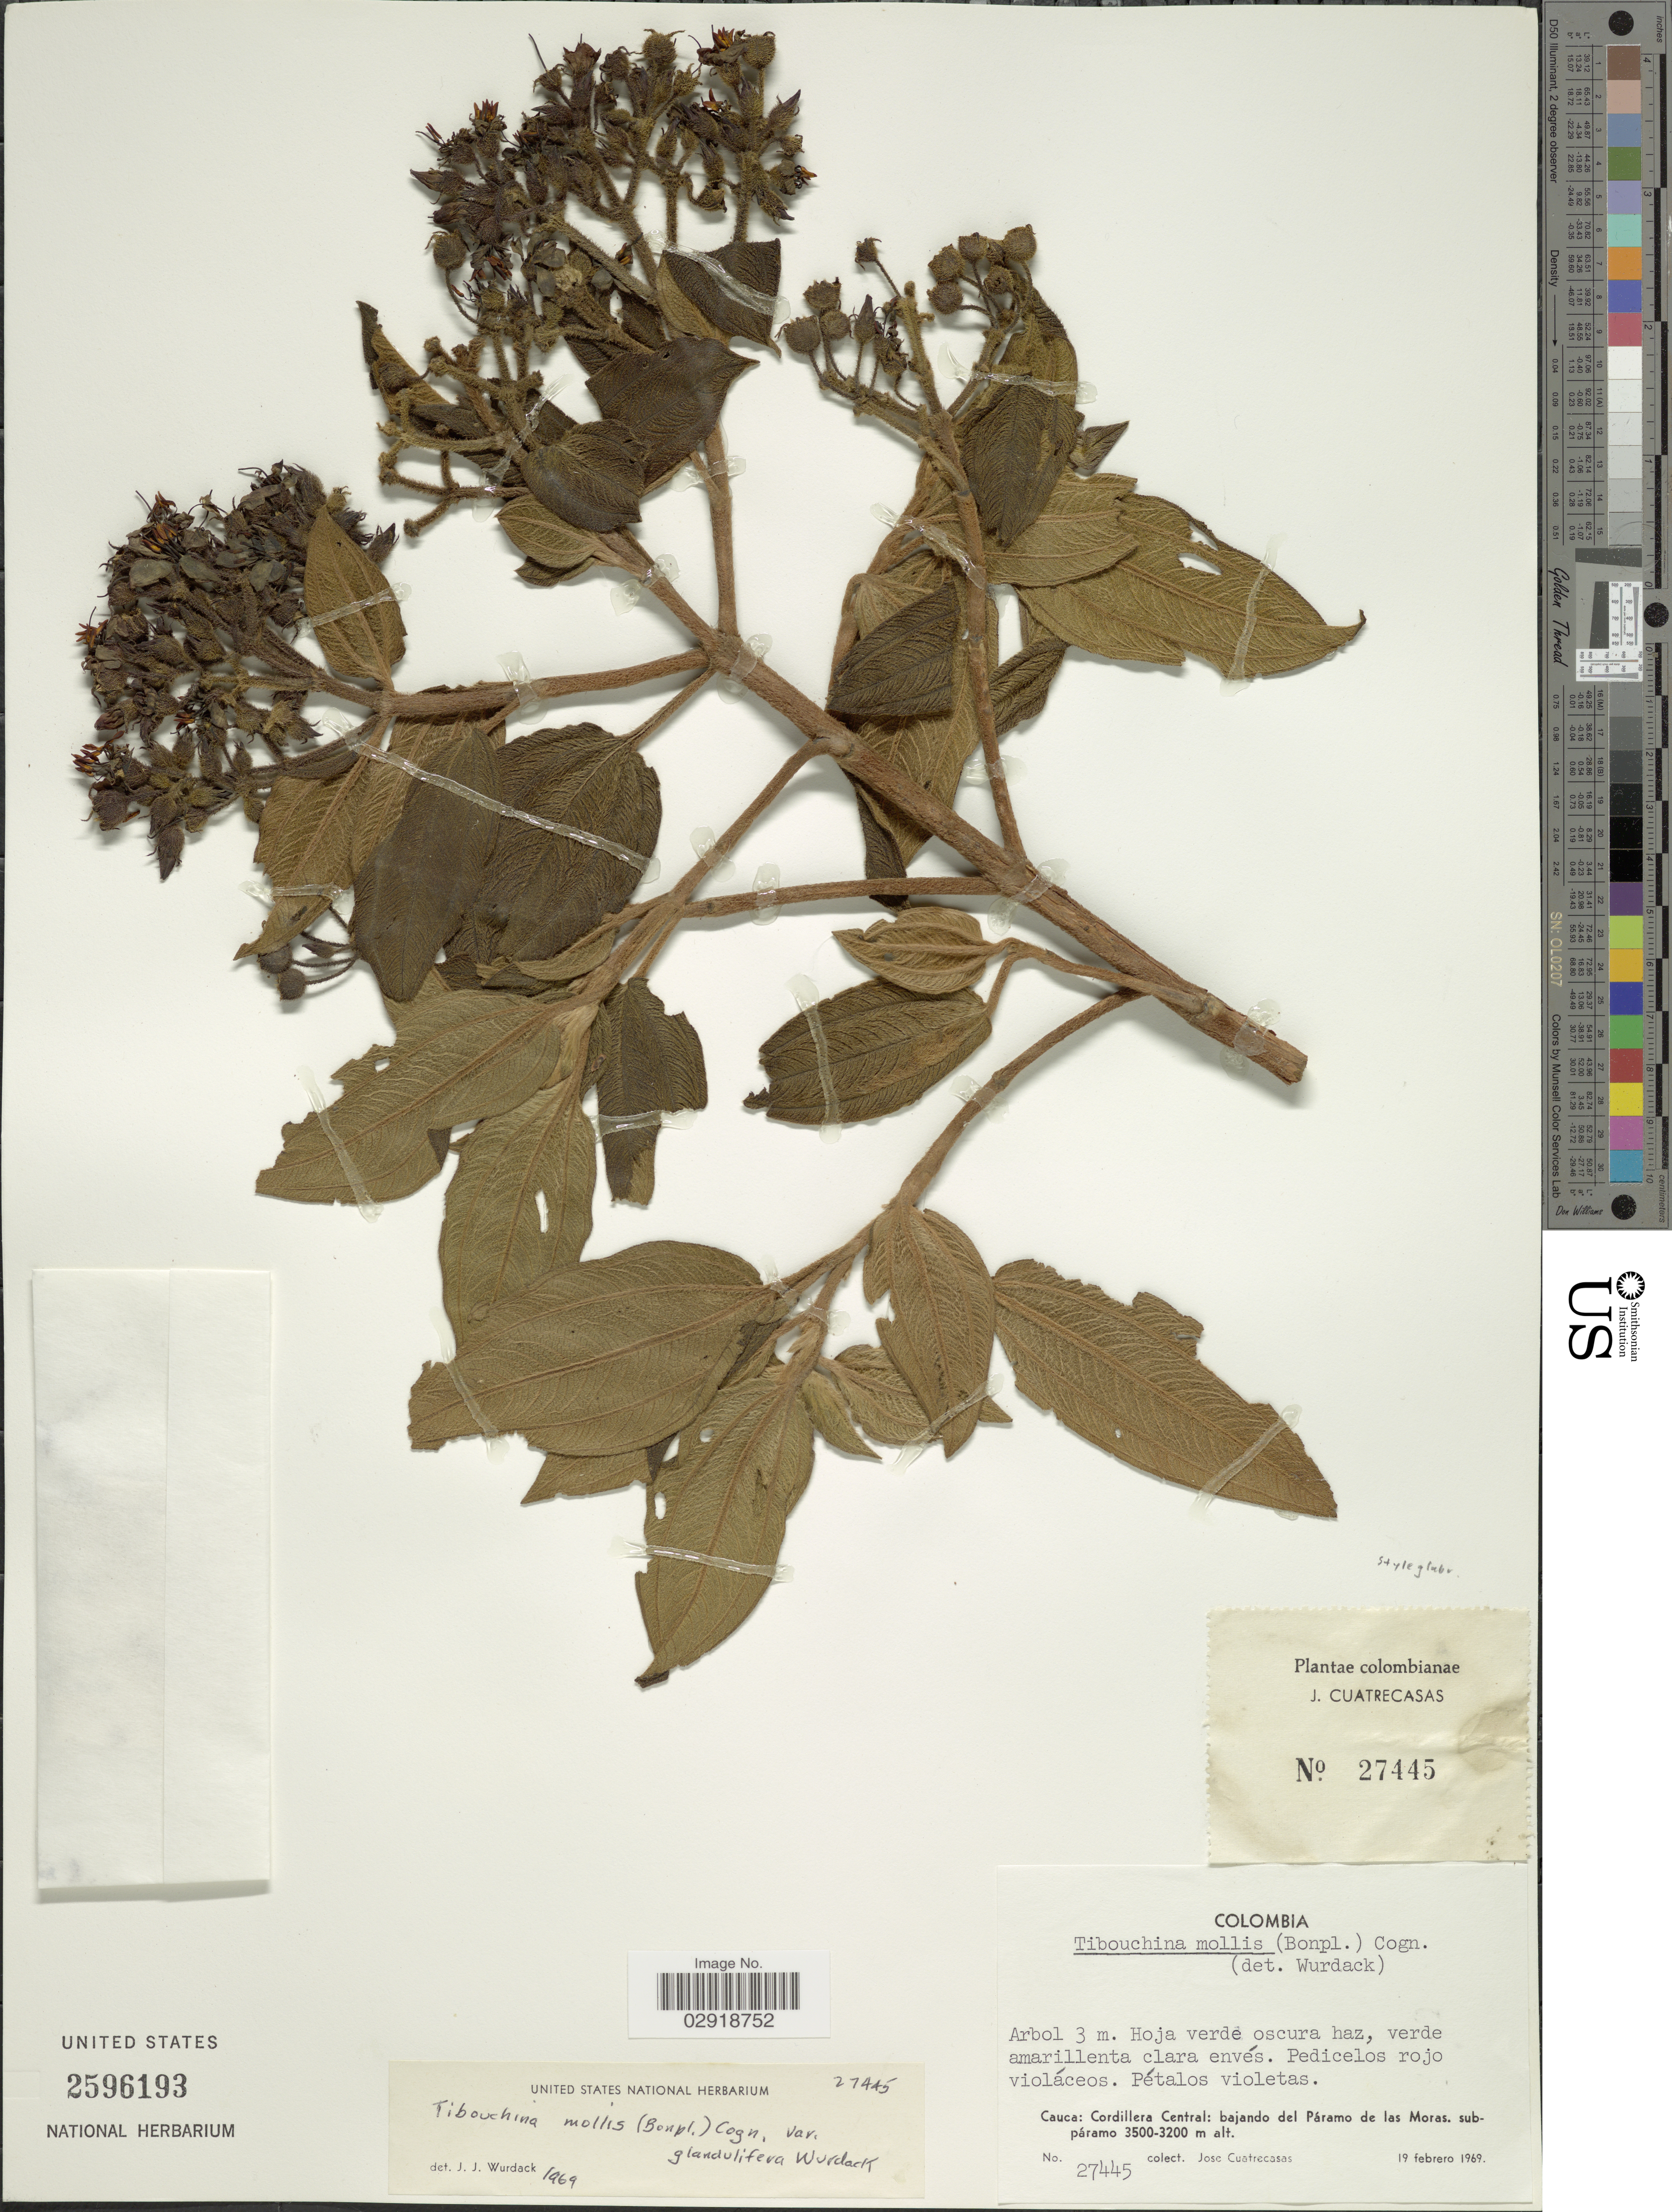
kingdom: Plantae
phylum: Tracheophyta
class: Magnoliopsida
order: Myrtales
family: Melastomataceae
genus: Chaetogastra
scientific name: Chaetogastra mollis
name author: (Bonpl.) DC.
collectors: J. Cuatrecasas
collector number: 27445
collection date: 1969-02-19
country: Colombia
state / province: Cauca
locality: Cordillera Central: bajando del Páramo de las Moras.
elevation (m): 3200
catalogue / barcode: US 2596193